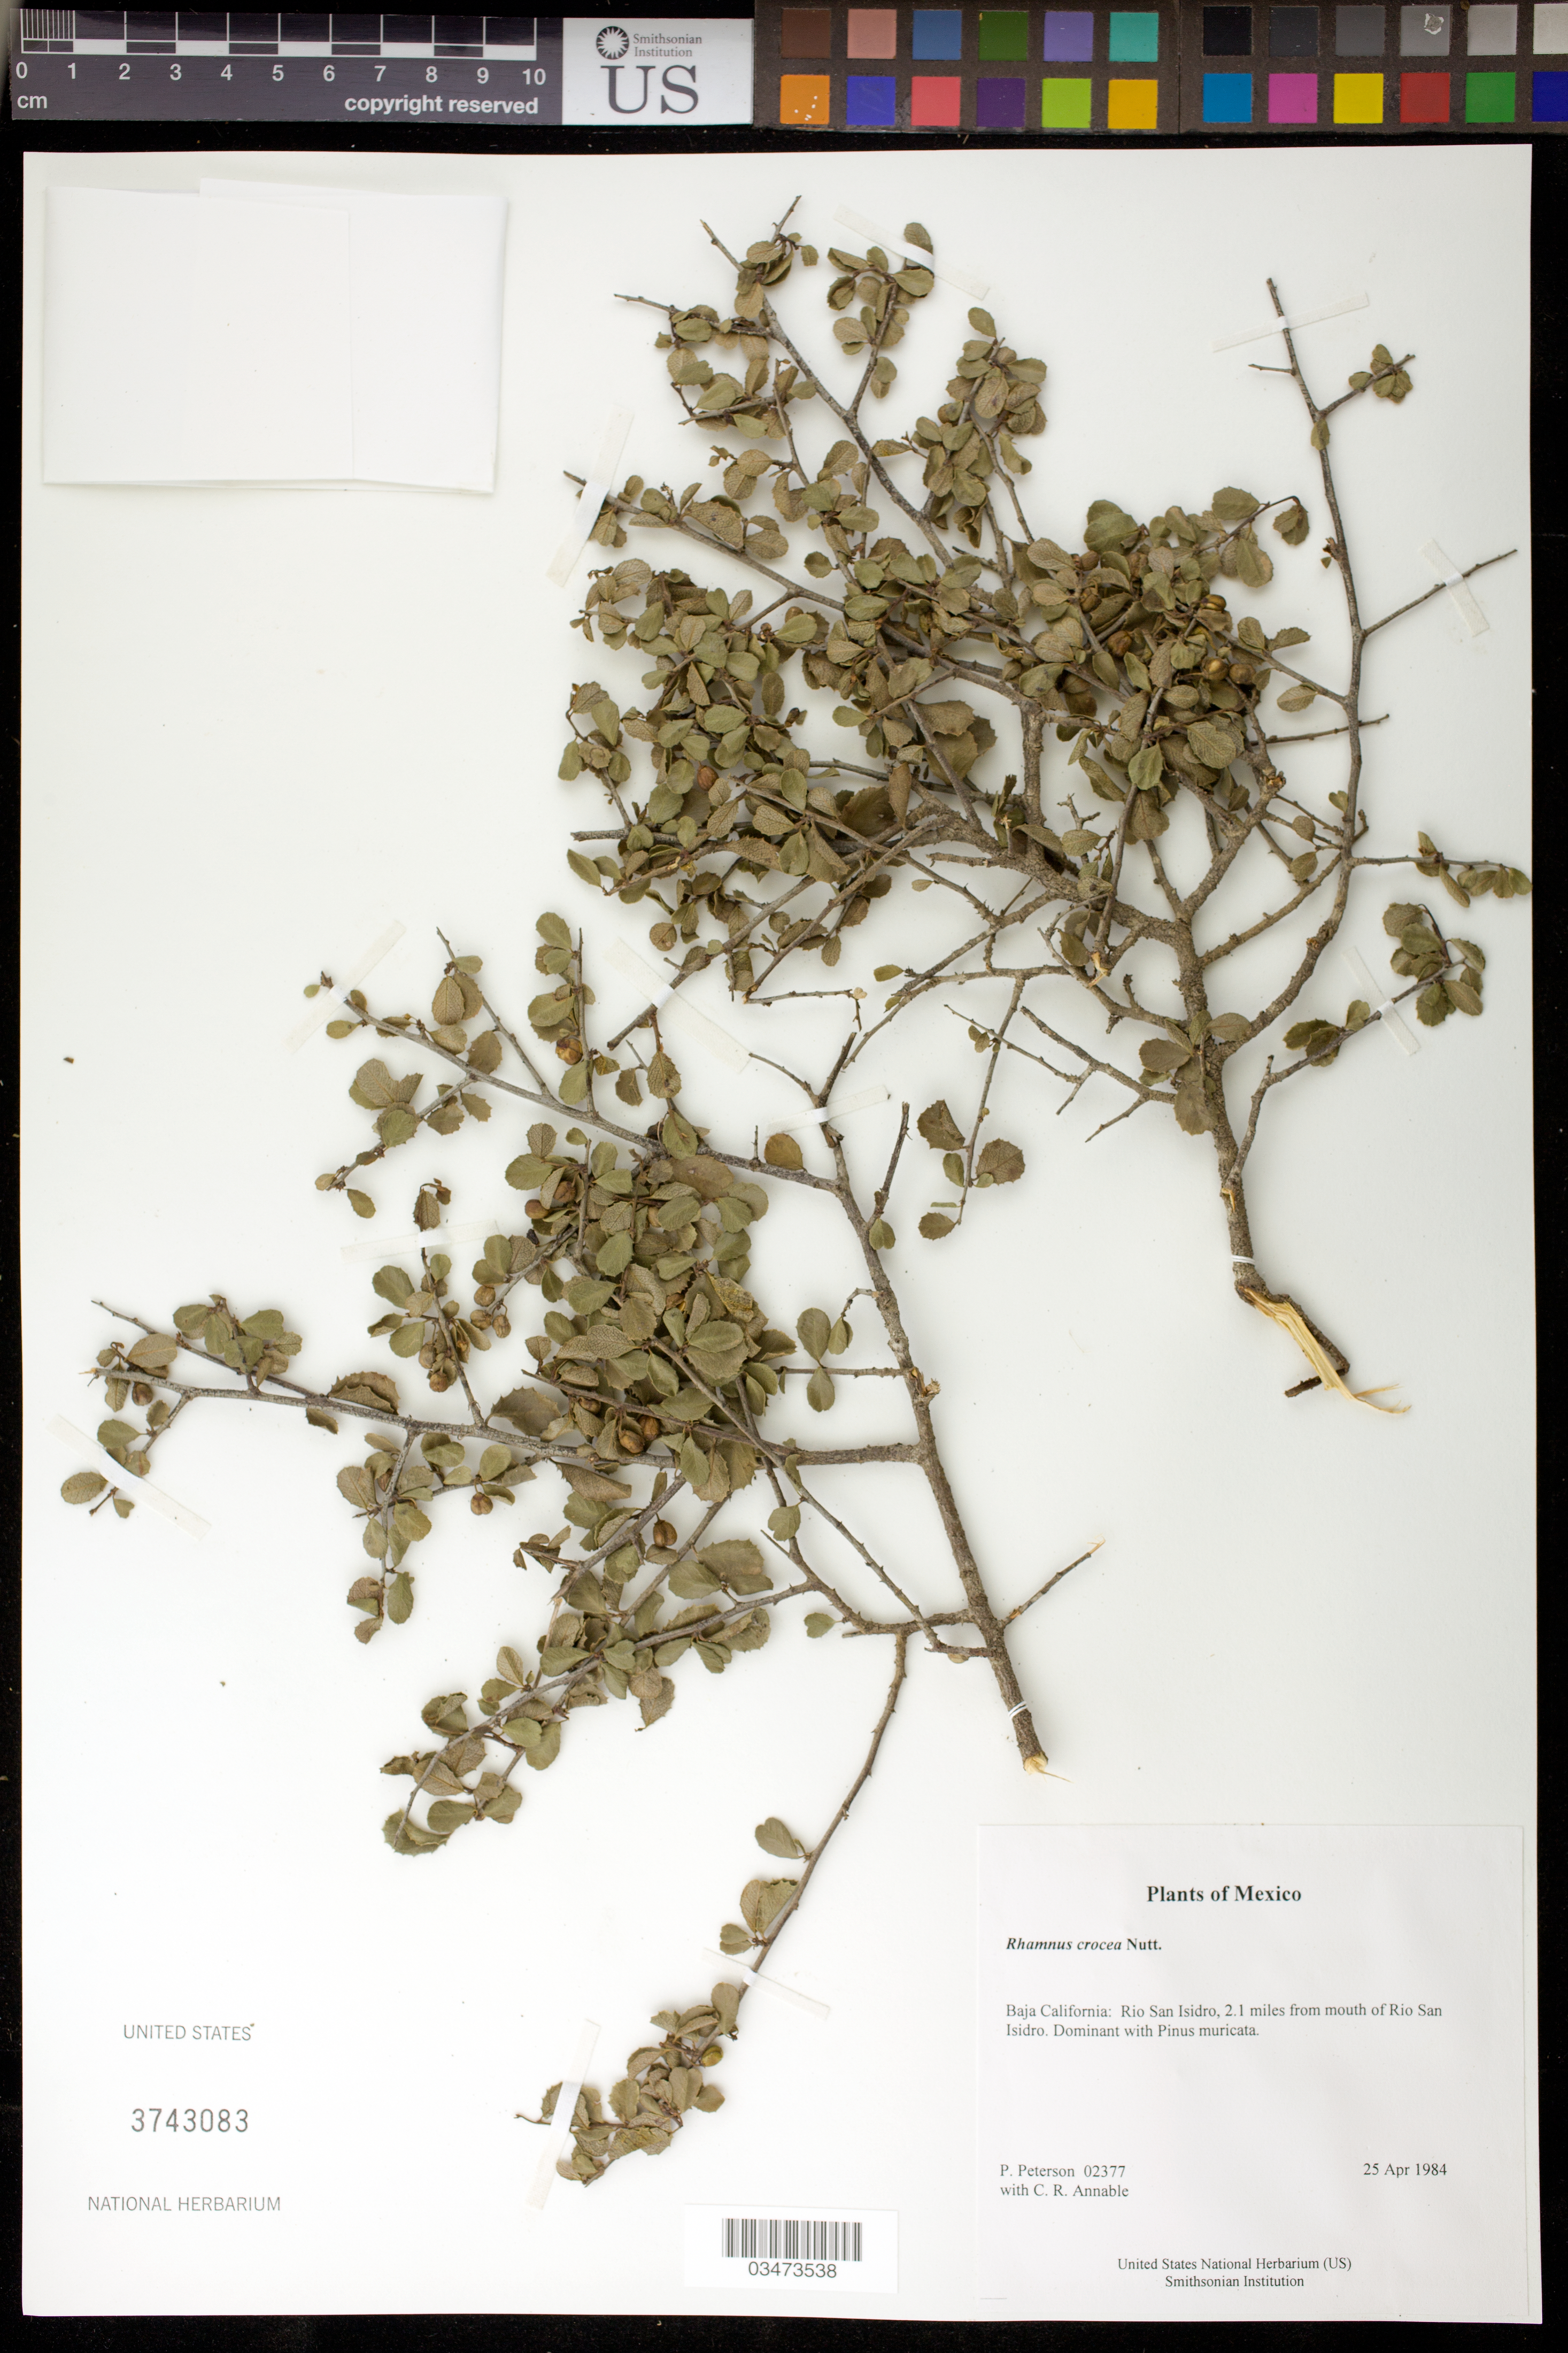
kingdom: Plantae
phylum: Tracheophyta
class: Magnoliopsida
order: Rosales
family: Rhamnaceae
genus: Rhamnus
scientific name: Rhamnus crocea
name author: Nutt.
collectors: P. M. Peterson & C. R. Annable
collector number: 02377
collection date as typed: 25 Apr 1984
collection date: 1984-04-25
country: Mexico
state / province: Baja California Norte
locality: Rio San Isidro, 2.1 miles from mouth of Rio San Isidro.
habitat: Dominant with Pinus muricata.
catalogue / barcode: US 3743083